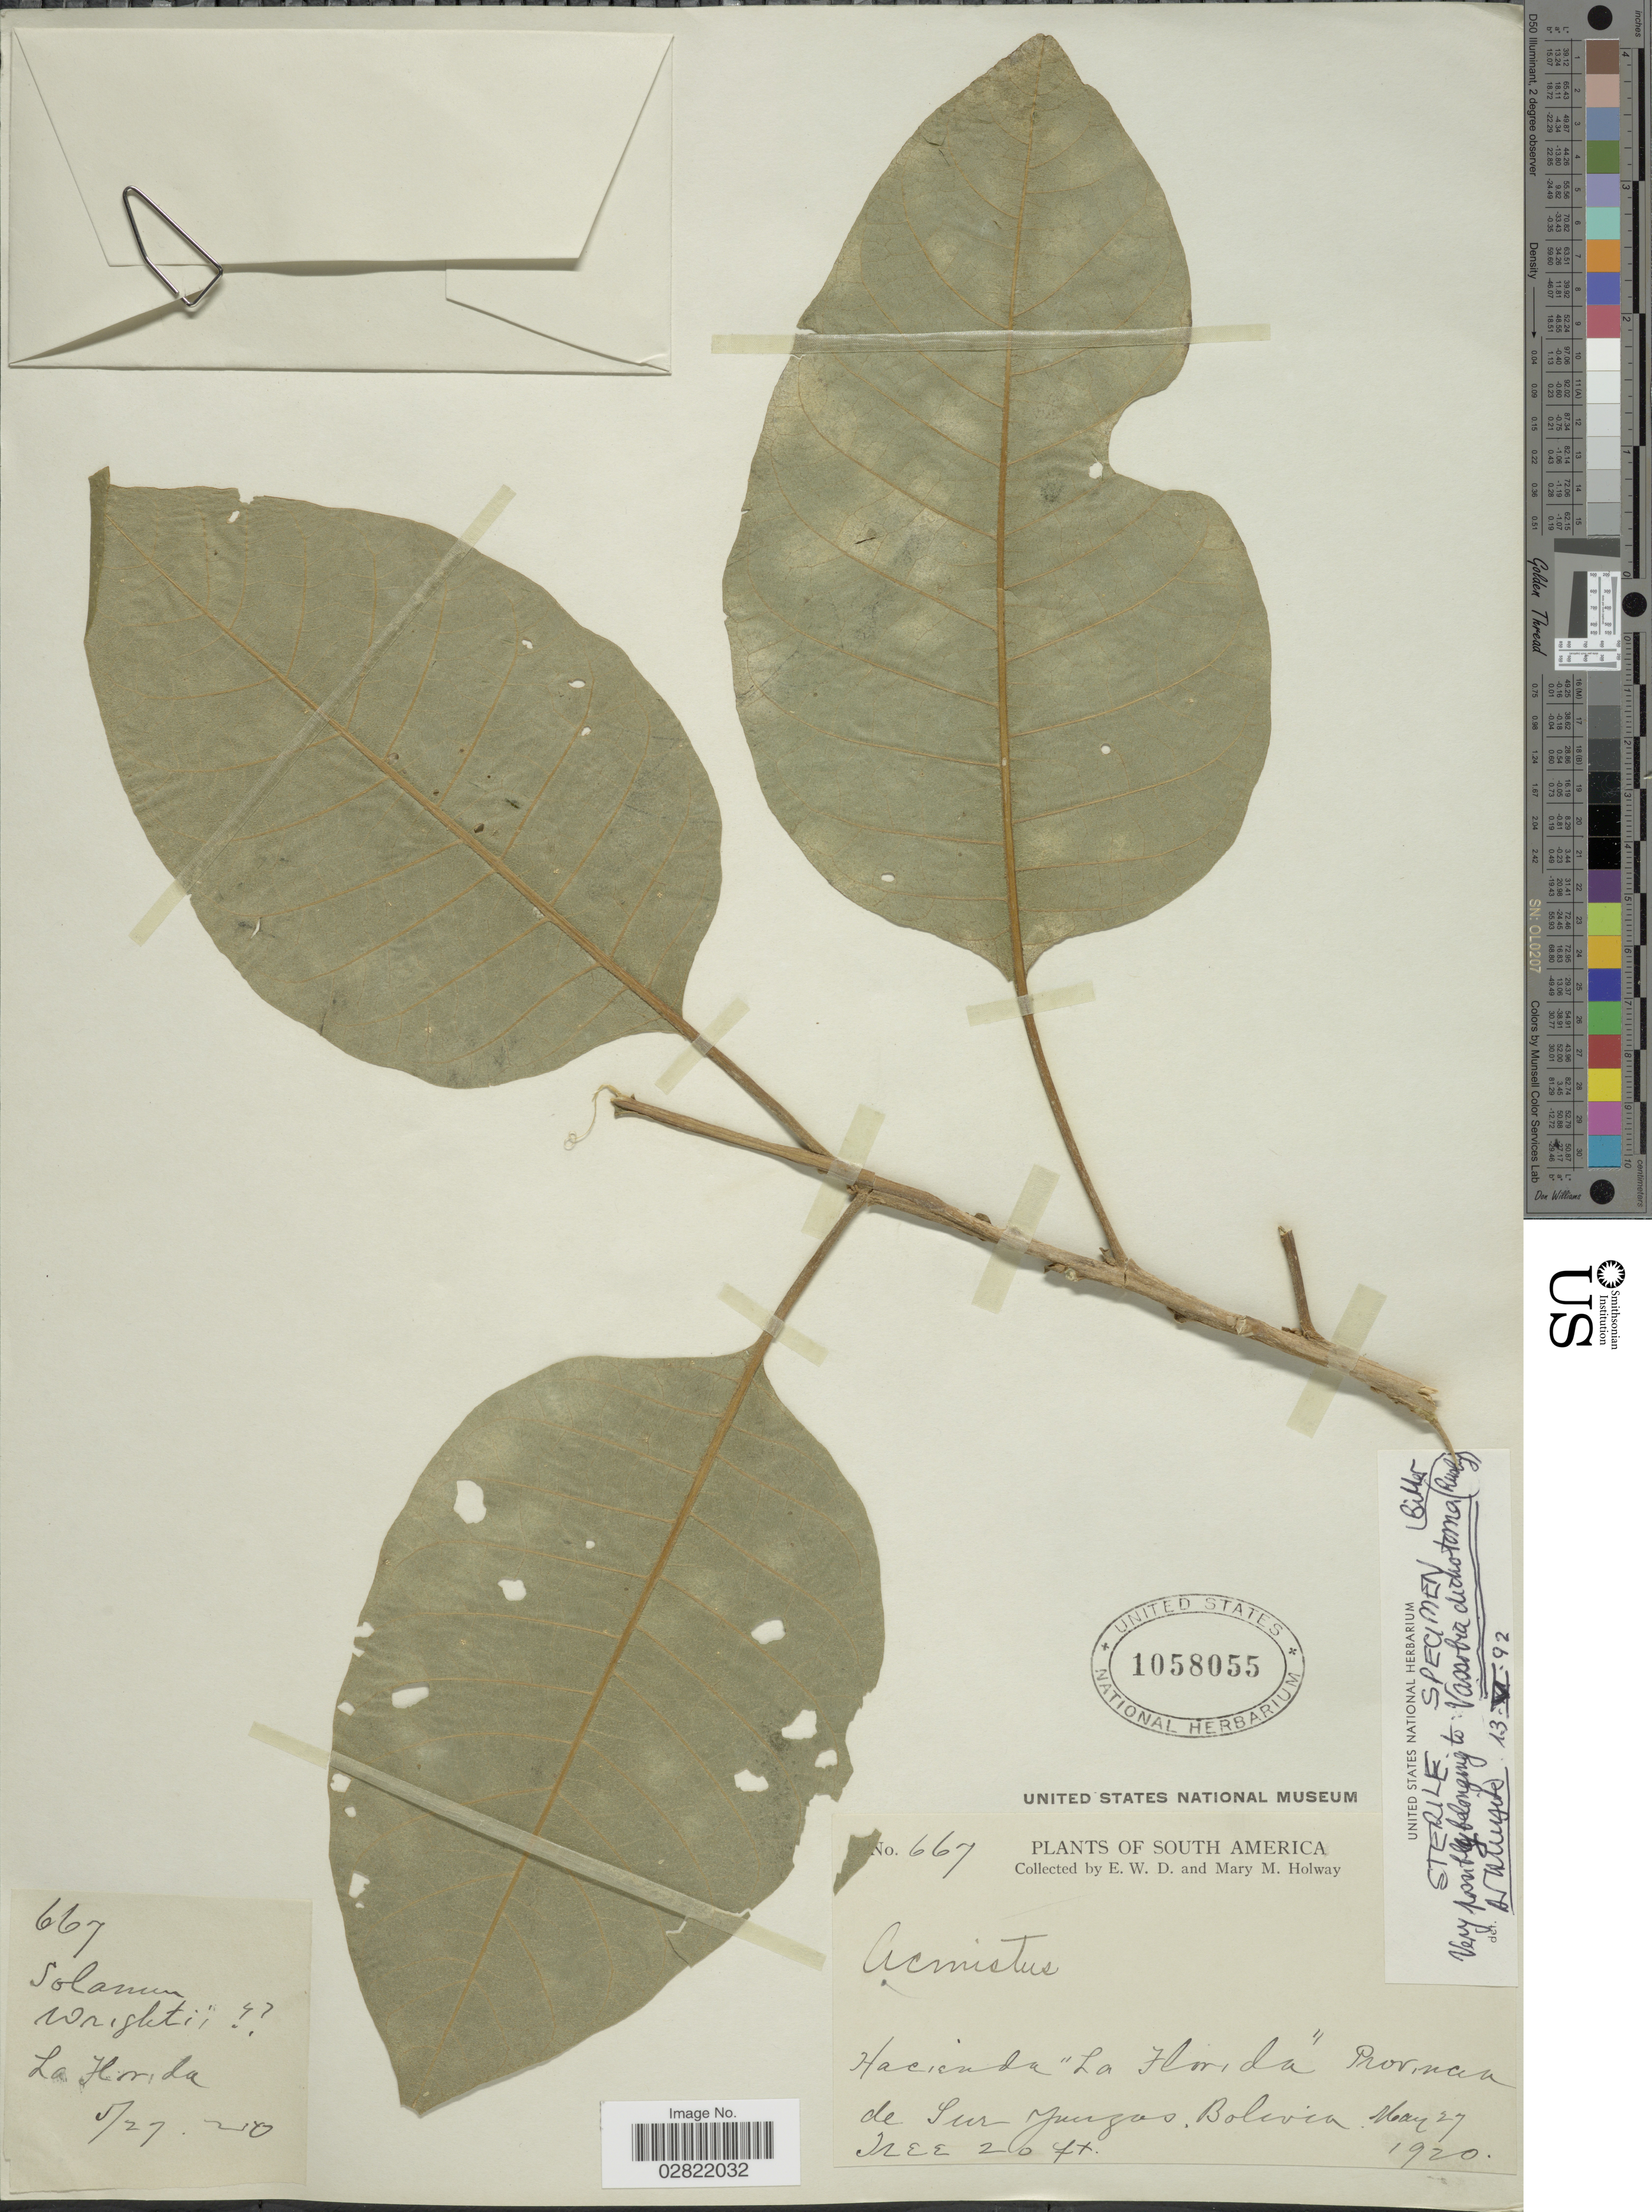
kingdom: Plantae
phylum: Tracheophyta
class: Magnoliopsida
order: Solanales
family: Solanaceae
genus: Vassobia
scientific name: Vassobia dichotoma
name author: (Rusby) Bitter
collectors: E. W. D. Holway & M. M. Holway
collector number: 667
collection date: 1920-05-27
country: Bolivia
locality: Hacienda "La Florida" Province de Sur Yungas, Bolivia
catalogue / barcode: US 1058055